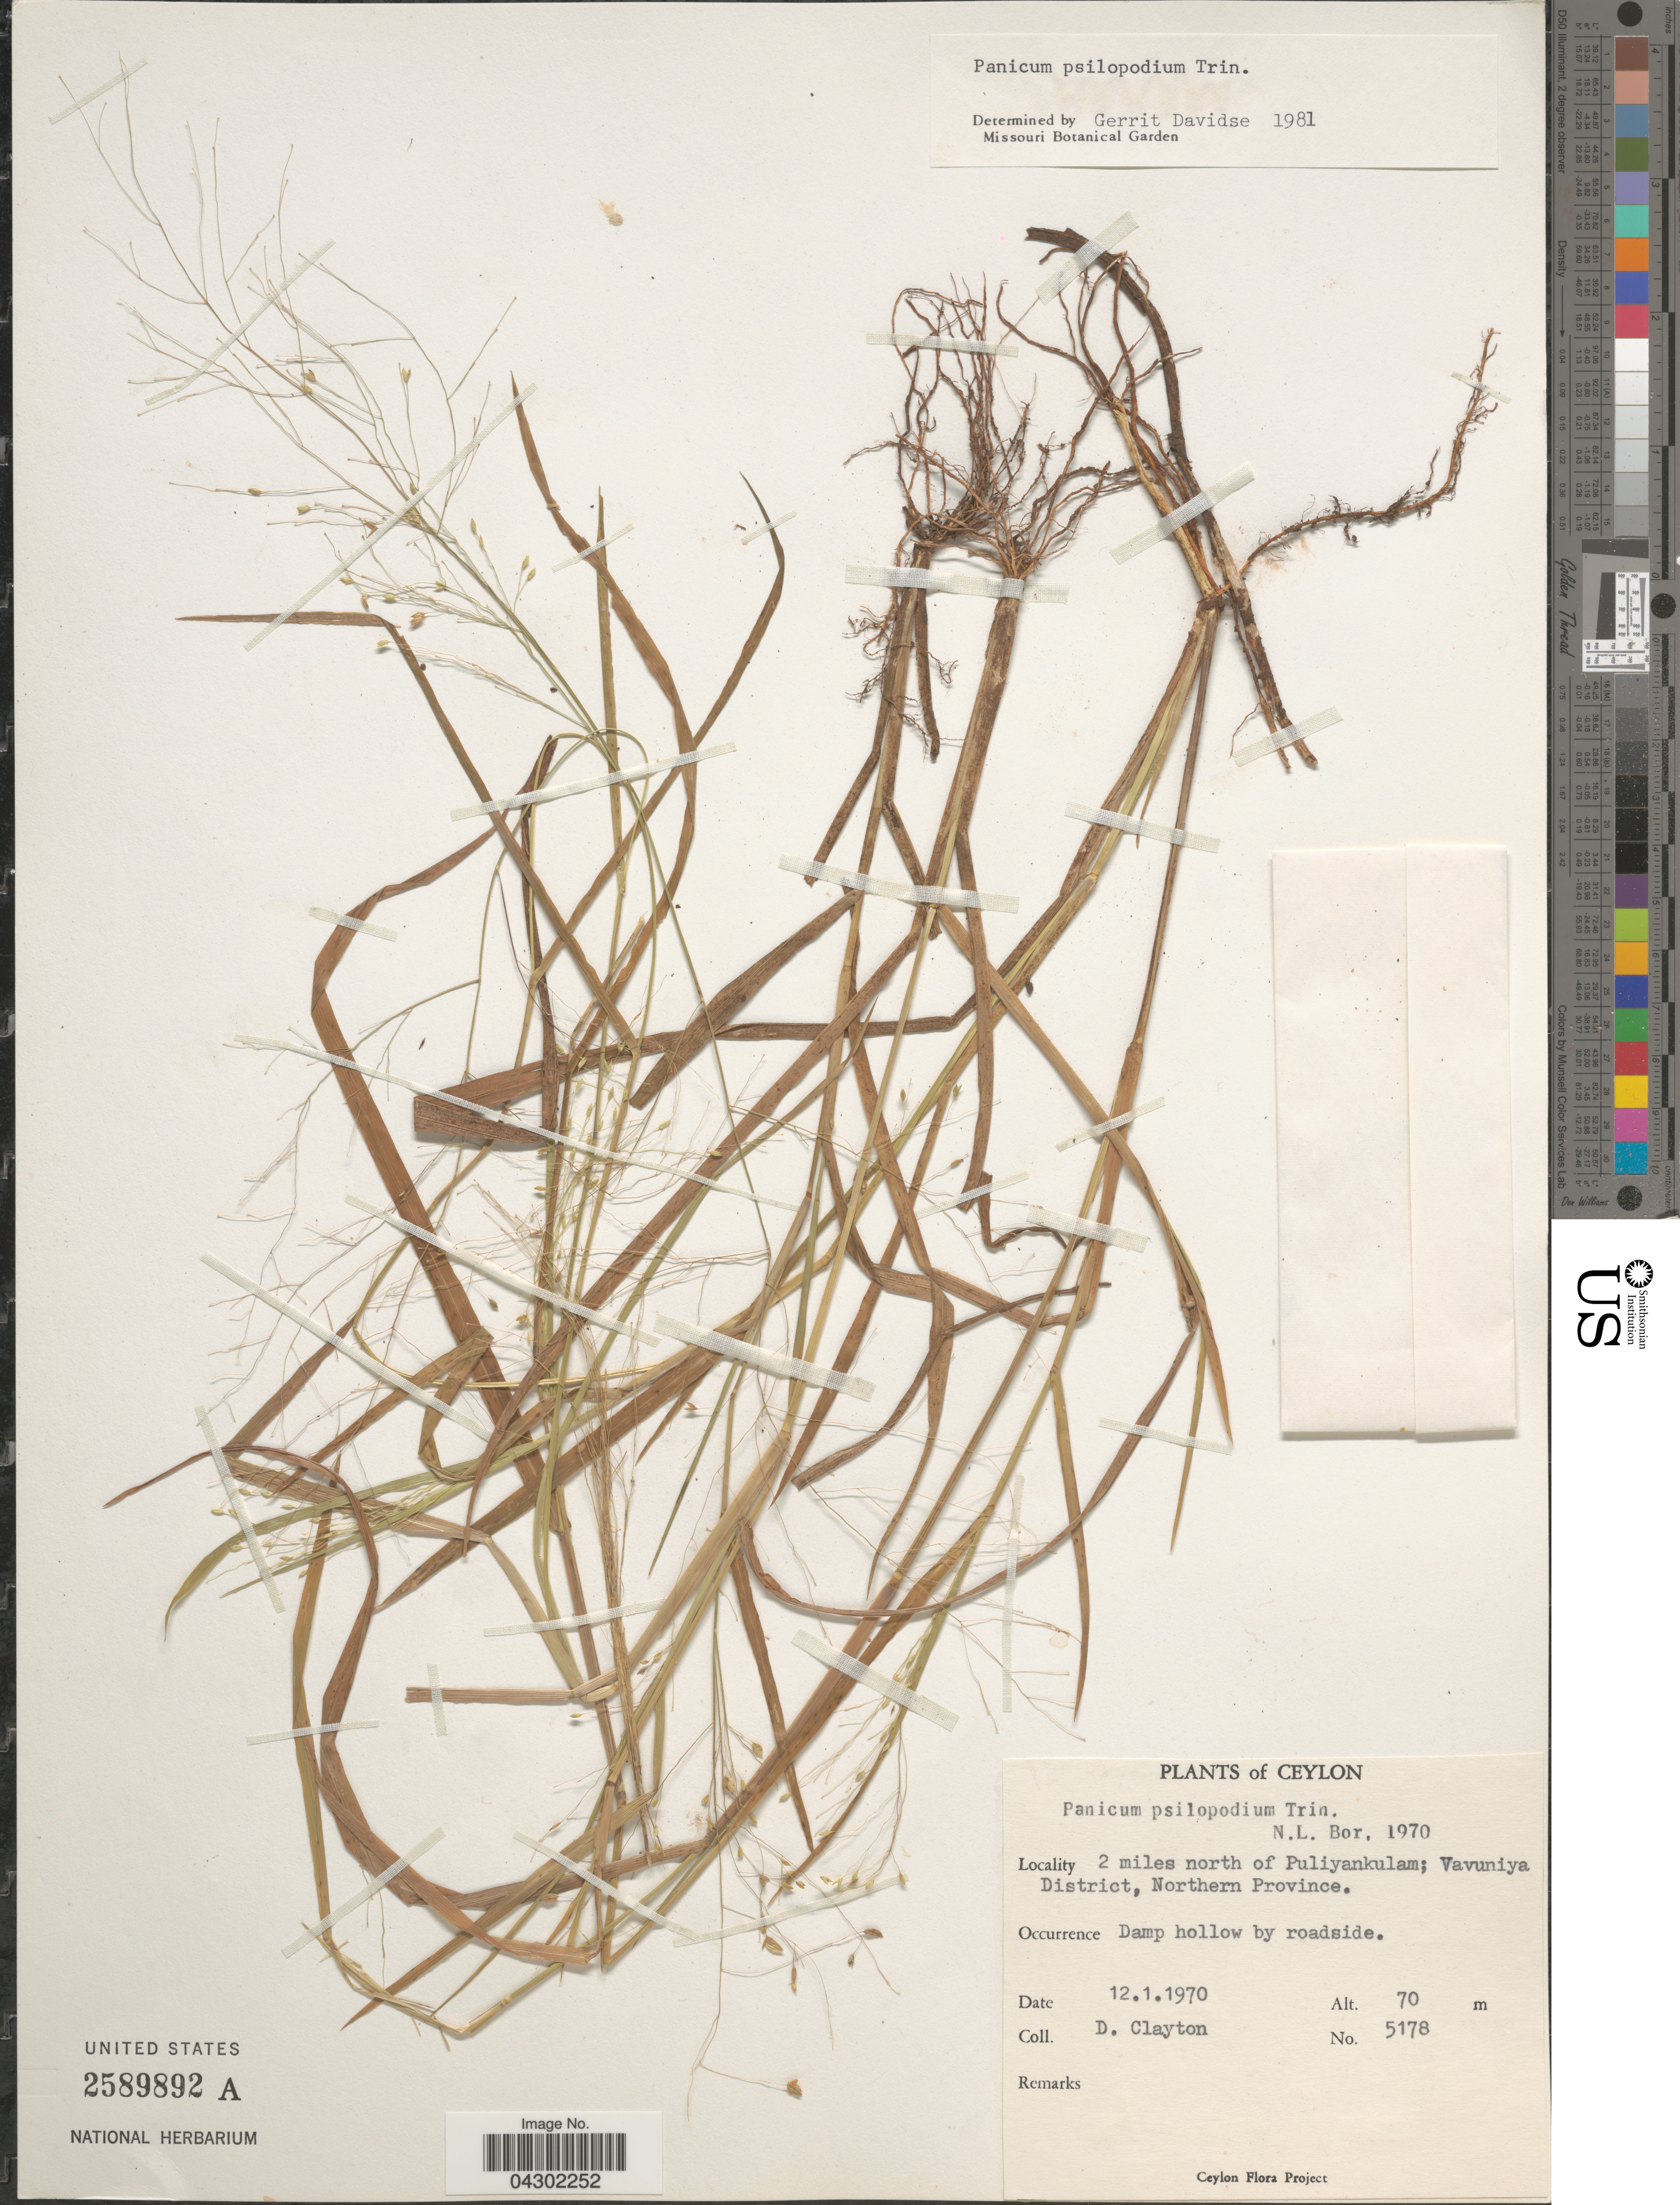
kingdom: Plantae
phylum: Tracheophyta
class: Liliopsida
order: Poales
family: Poaceae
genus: Panicum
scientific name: Panicum sumatrense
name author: P. Roth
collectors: D. Clayton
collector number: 5178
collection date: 1970-01-12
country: Sri Lanka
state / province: Northern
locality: Ceylon. 2 miles north of Puliyankulam; Vavuniya District.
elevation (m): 70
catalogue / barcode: US 2589892A